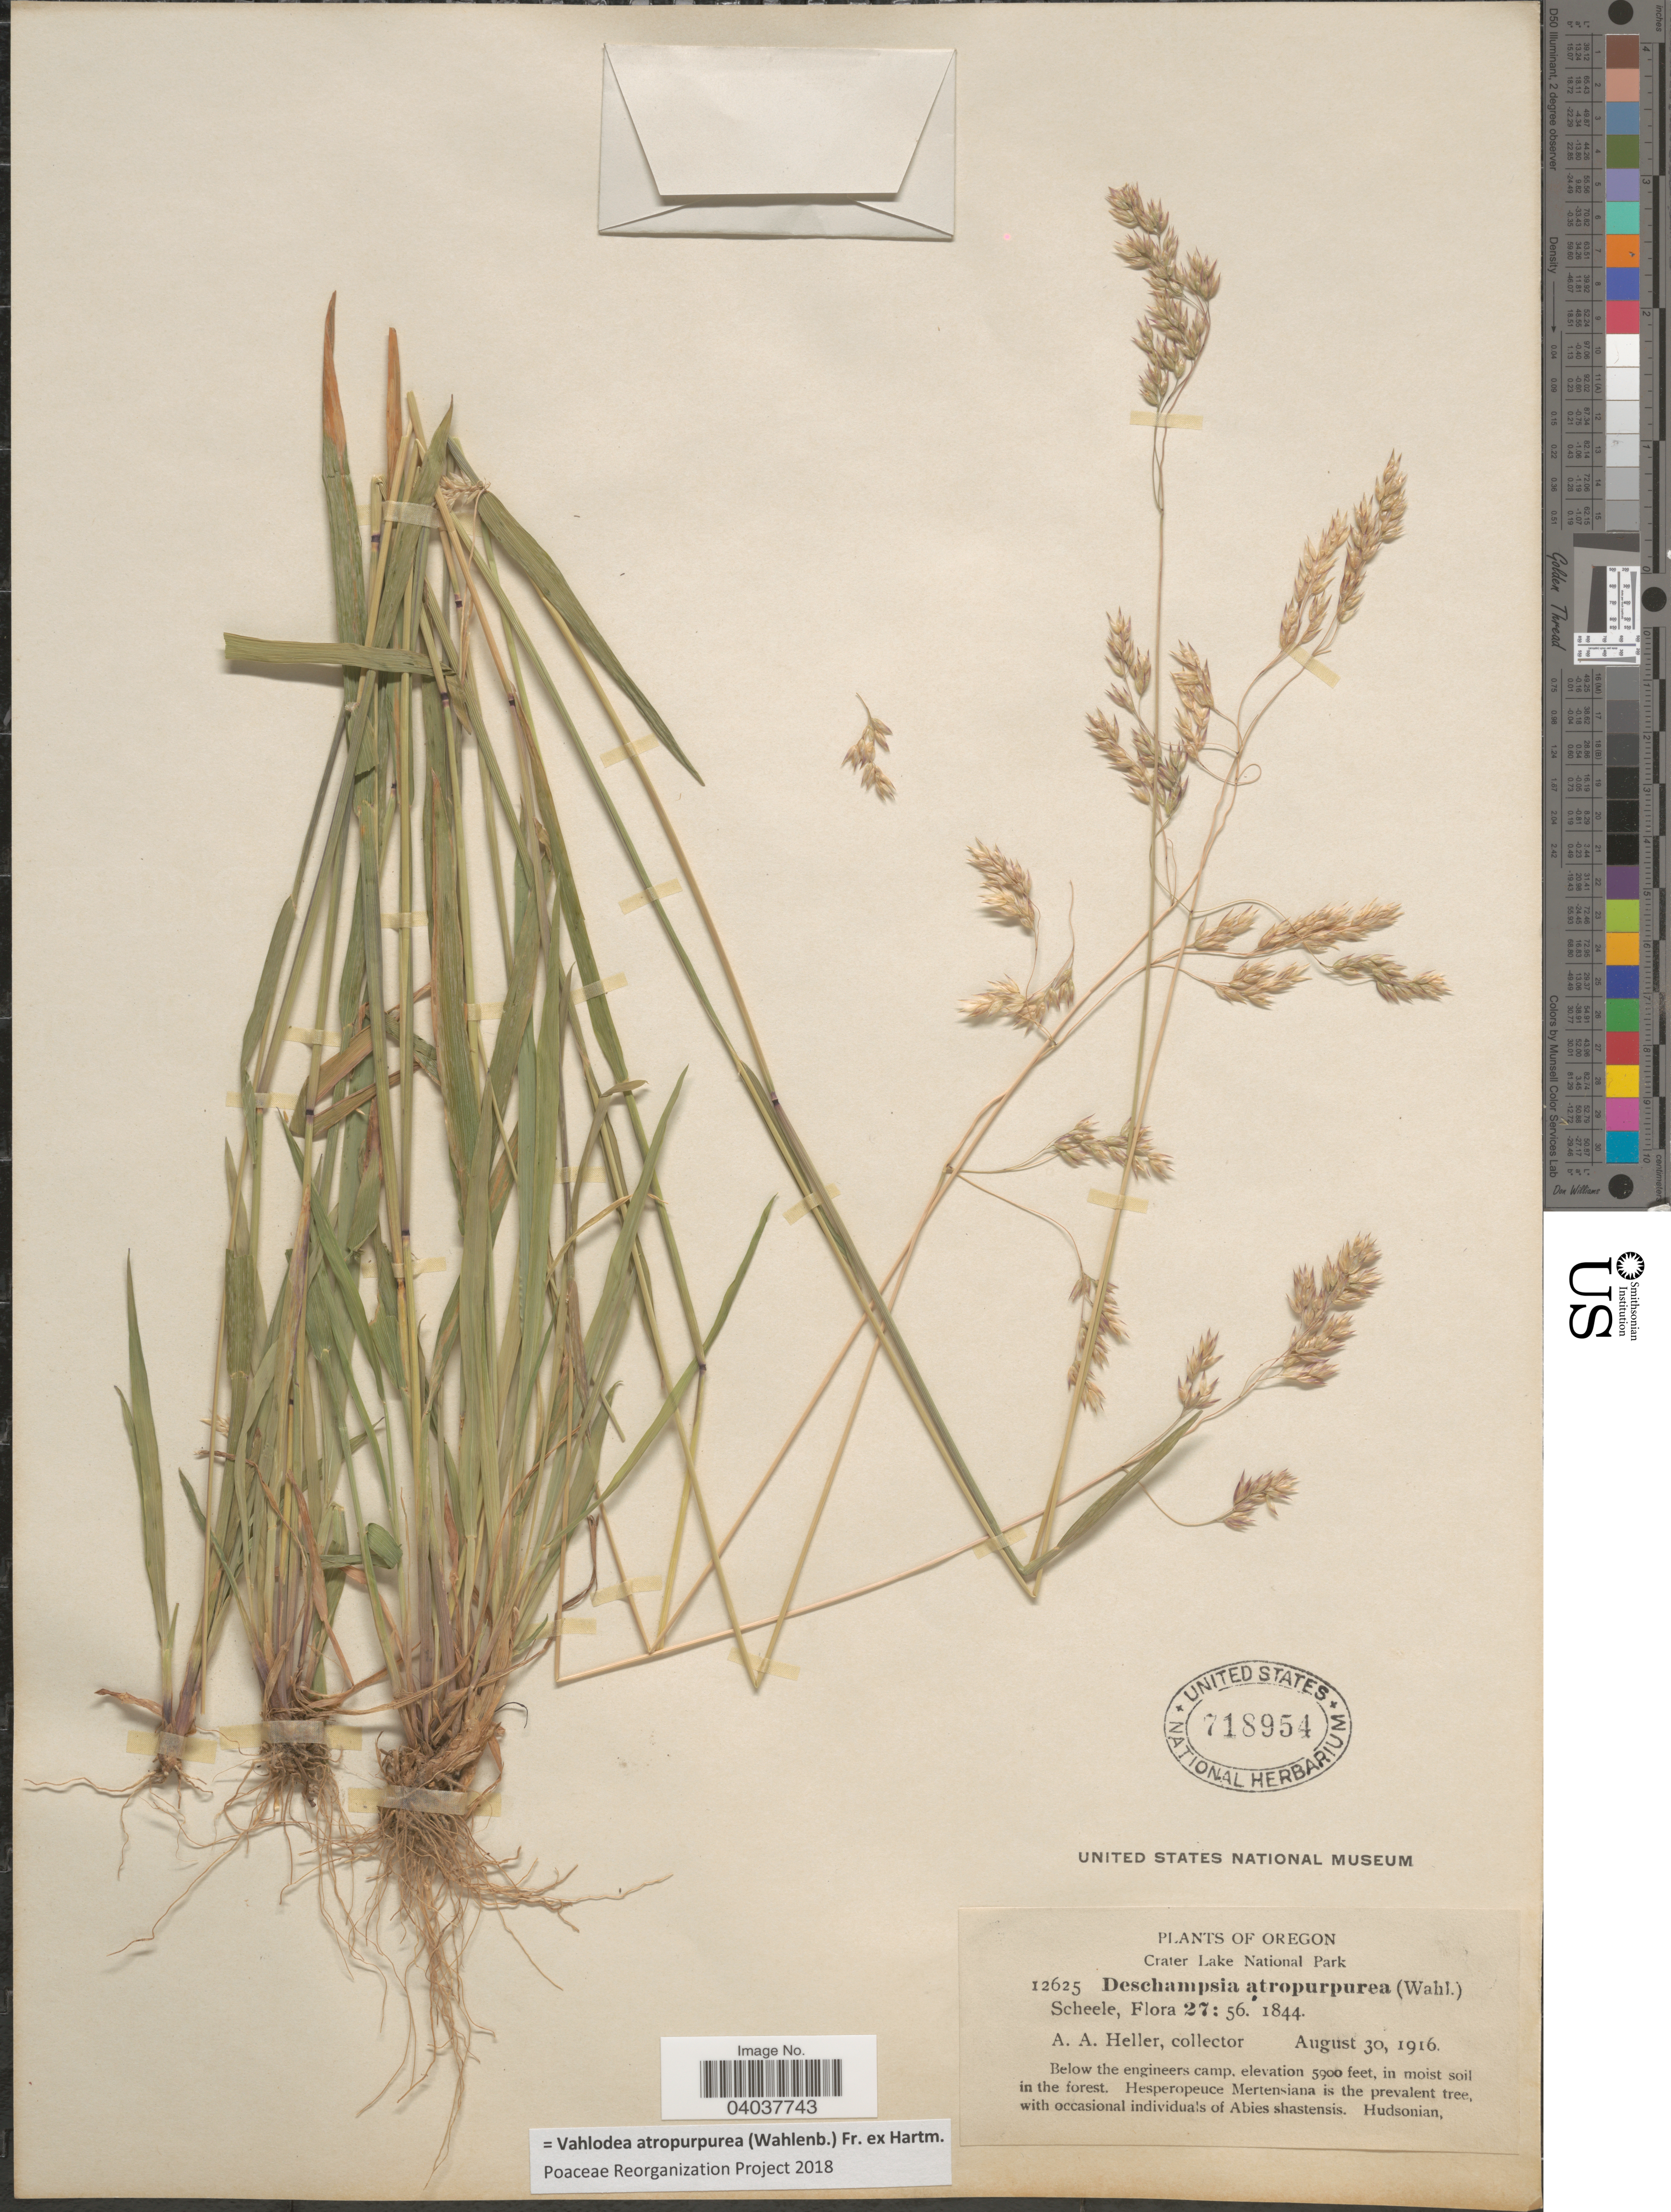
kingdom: Plantae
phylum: Tracheophyta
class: Liliopsida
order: Poales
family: Poaceae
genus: Vahlodea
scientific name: Vahlodea atropurpurea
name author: (Wahlenb.) Fr. ex Hartm.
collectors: A. A. Heller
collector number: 12625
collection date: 1916-08-30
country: United States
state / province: Washington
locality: Crater Lake National Park. Below the engineers camp. Hudsonian.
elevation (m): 1798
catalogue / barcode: US 718954